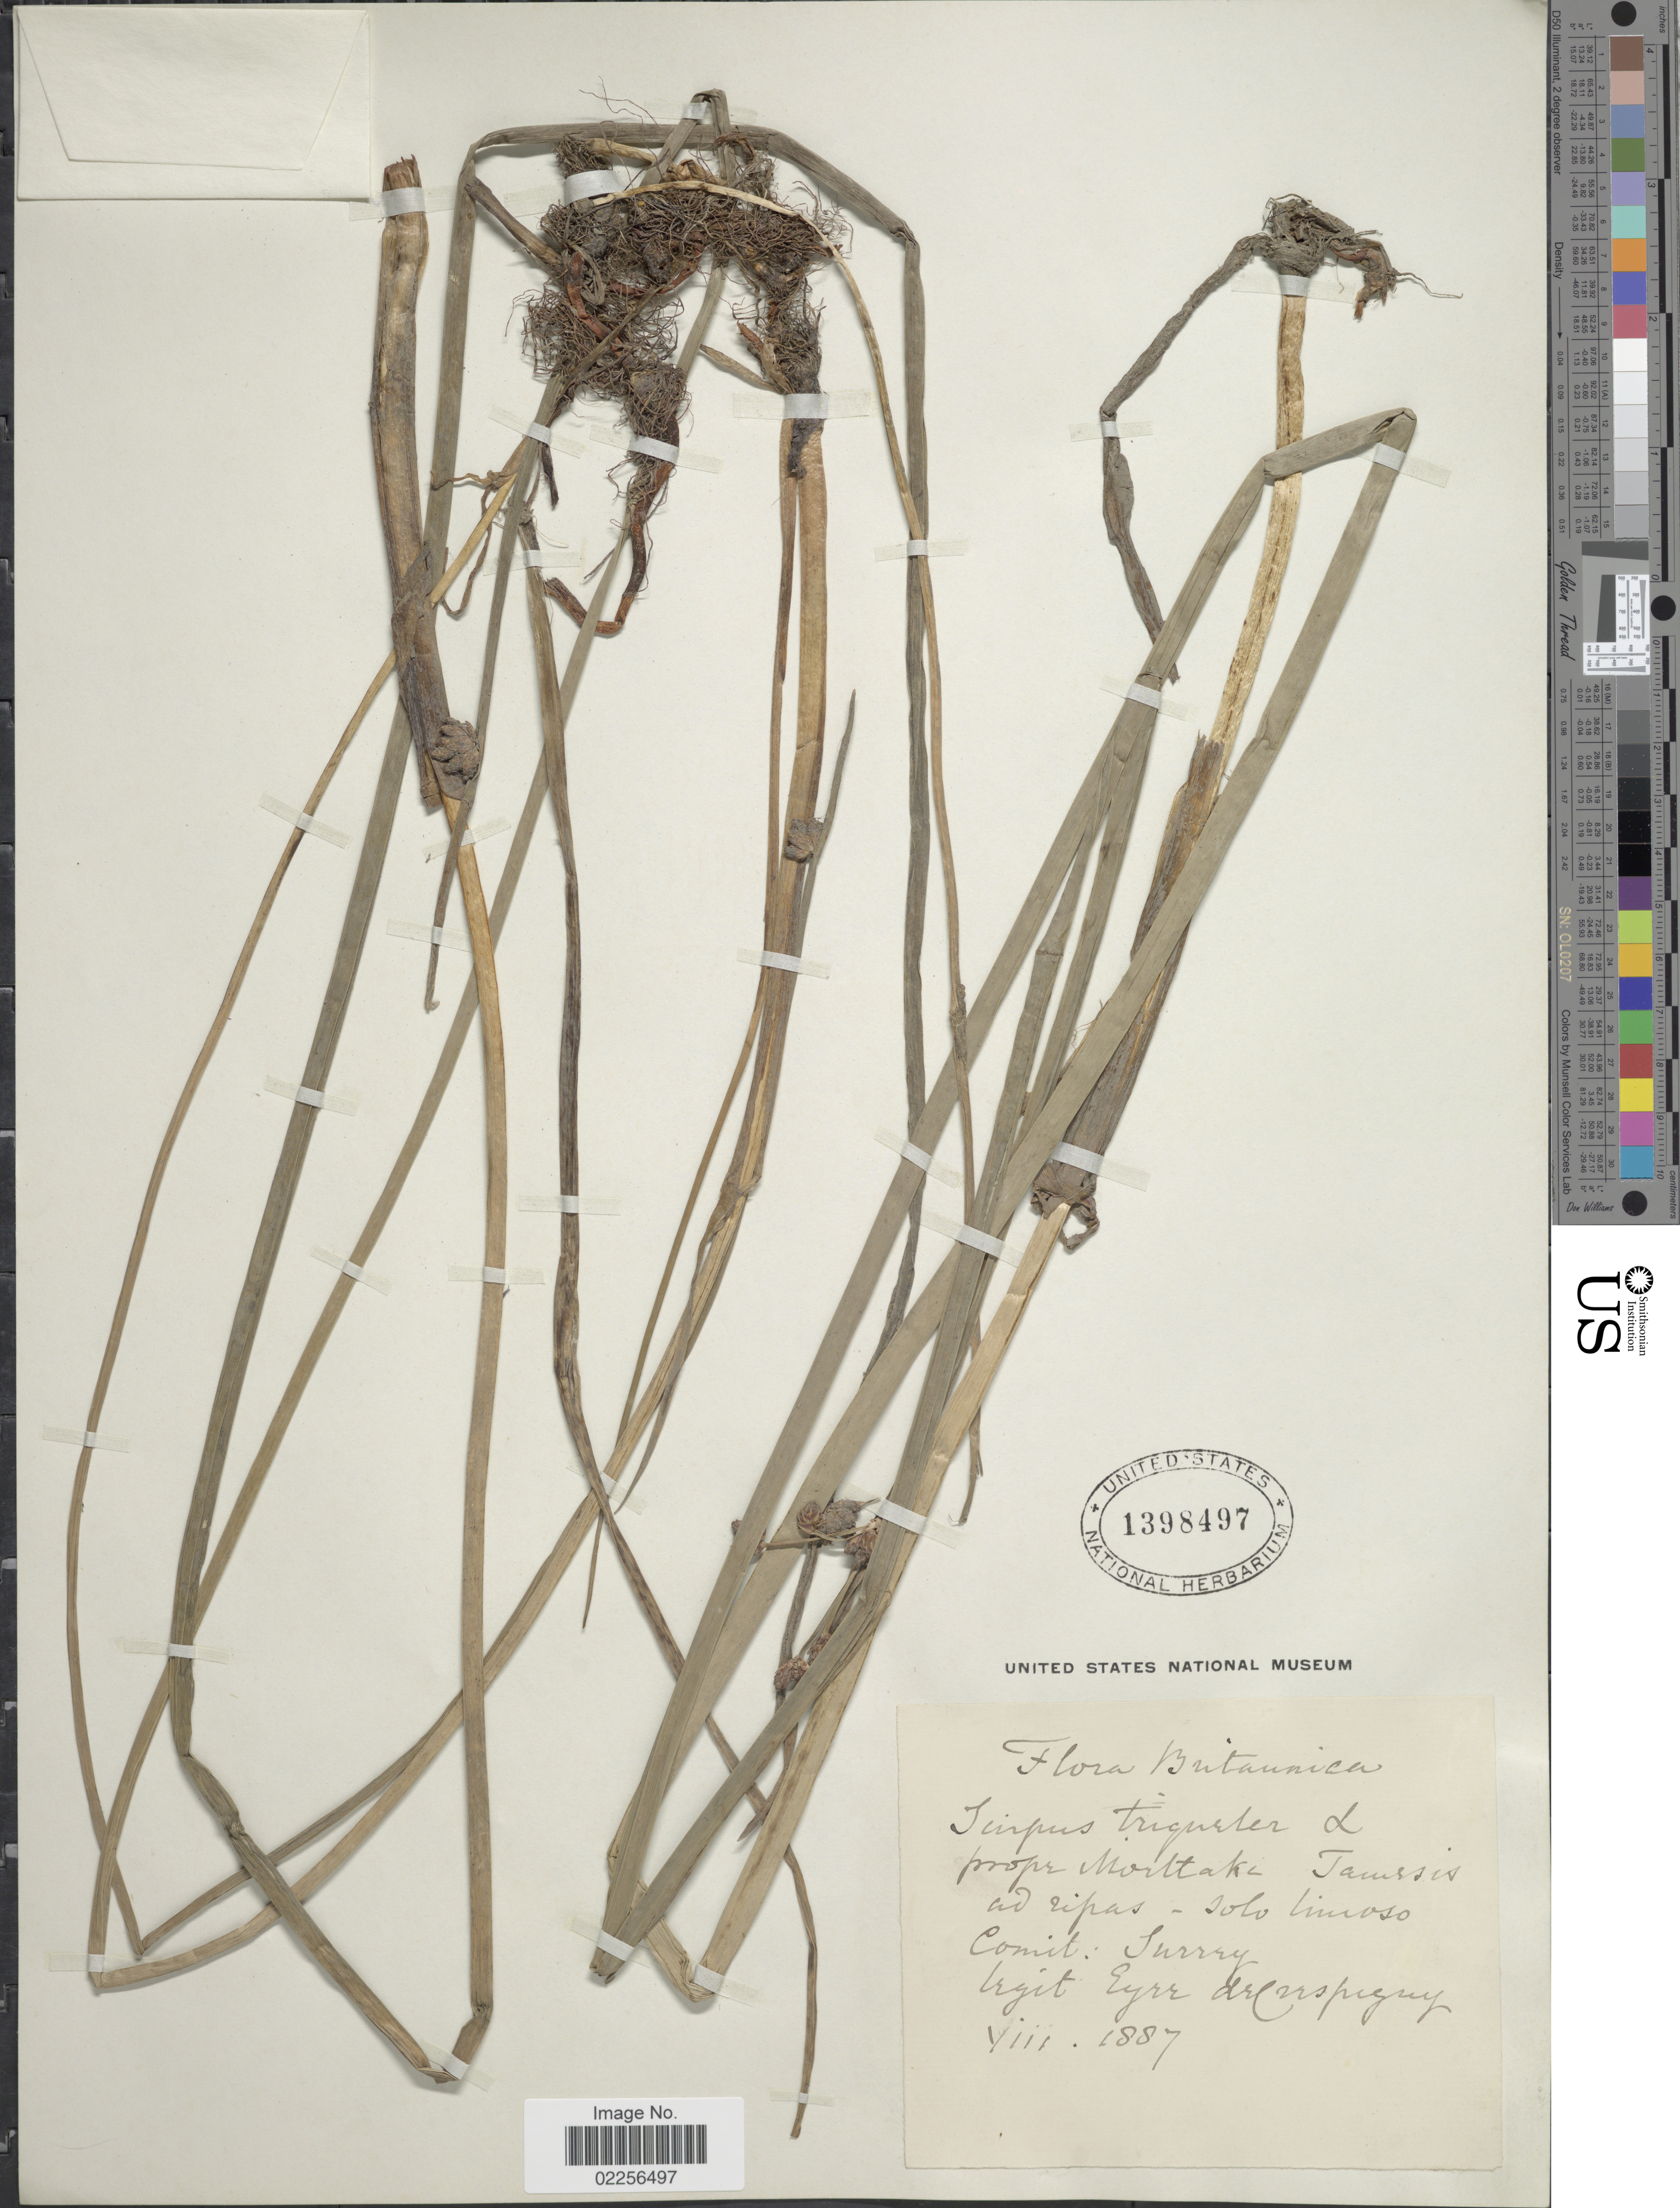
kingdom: Plantae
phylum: Tracheophyta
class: Liliopsida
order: Poales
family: Cyperaceae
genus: Schoenoplectus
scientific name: Schoenoplectus triqueter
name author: (L.) Palla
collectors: E. de Crespigny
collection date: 1887-08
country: United Kingdom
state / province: England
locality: Prope Mortlake Tamesis comit, Surrey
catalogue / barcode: US 1398497